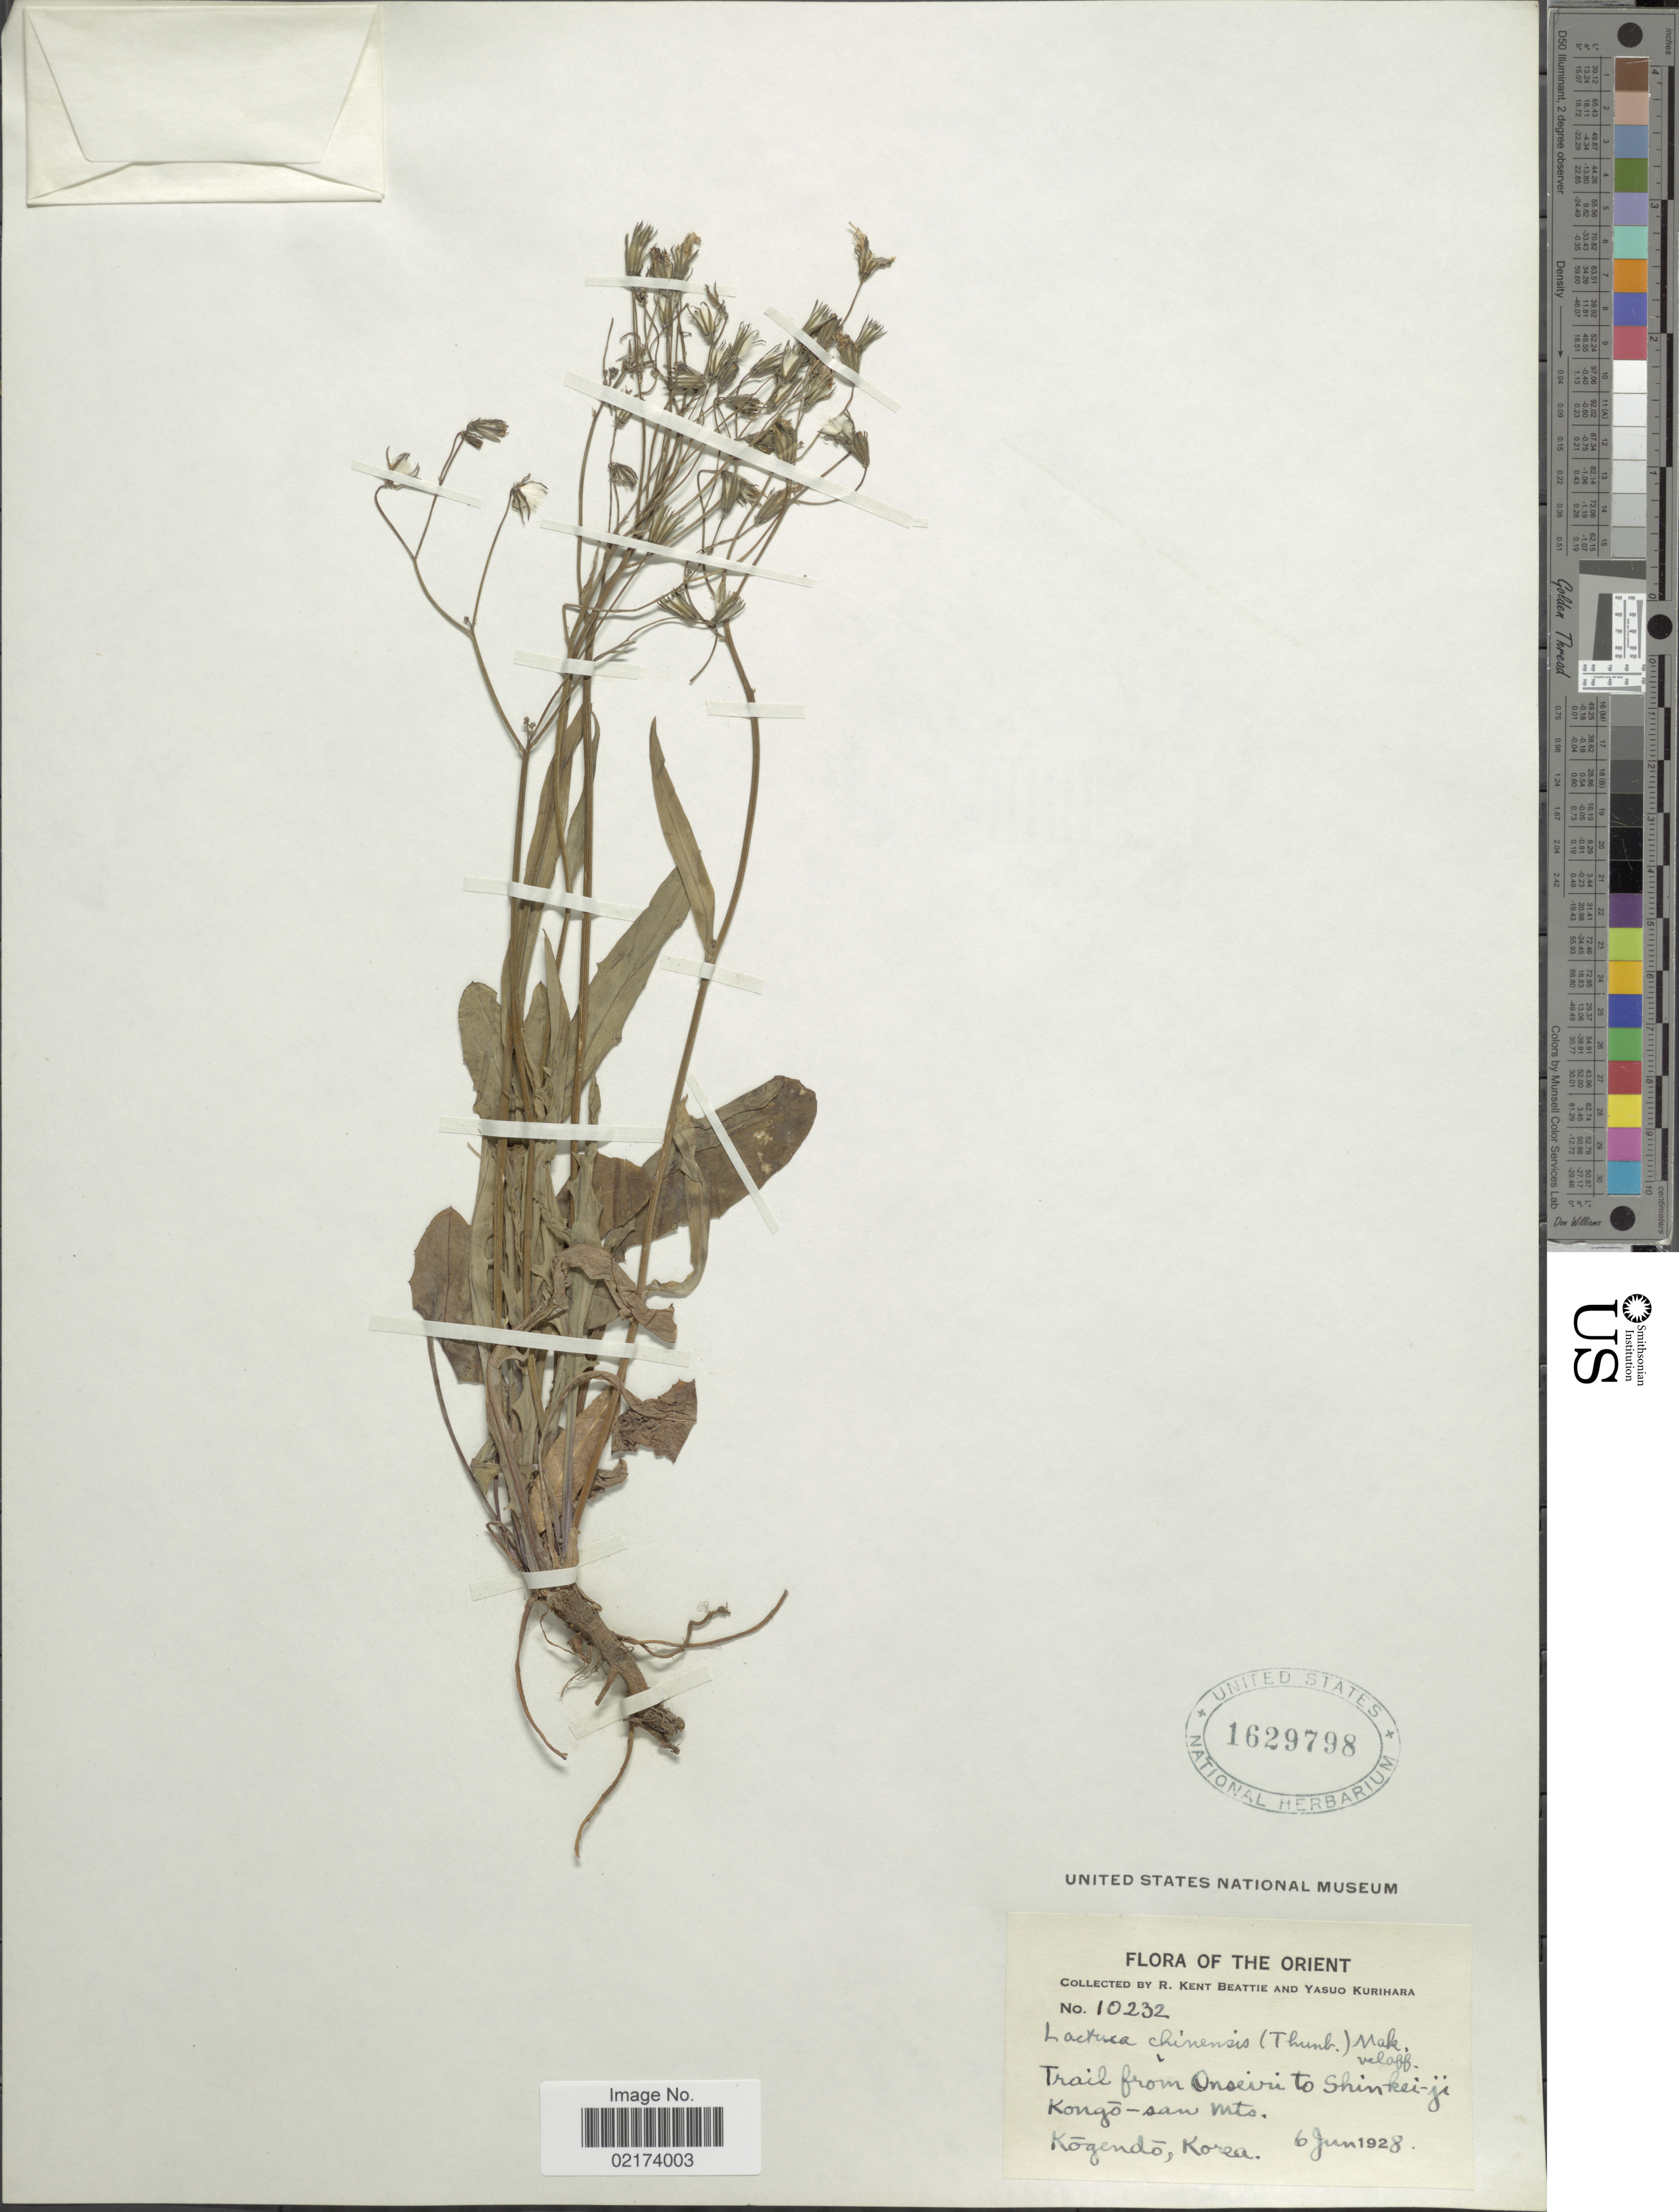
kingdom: Plantae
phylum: Tracheophyta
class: Magnoliopsida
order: Asterales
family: Asteraceae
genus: Ixeris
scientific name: Ixeris chinensis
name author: (Thunb.) Nakai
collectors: R. K. Beattie & Y. Kurihara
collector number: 10232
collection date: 1928-06-06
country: South Korea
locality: The Orient, trail from Onseiri to shinkei-ji, Kongo-san Mts., Kogendo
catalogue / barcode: US 1629798